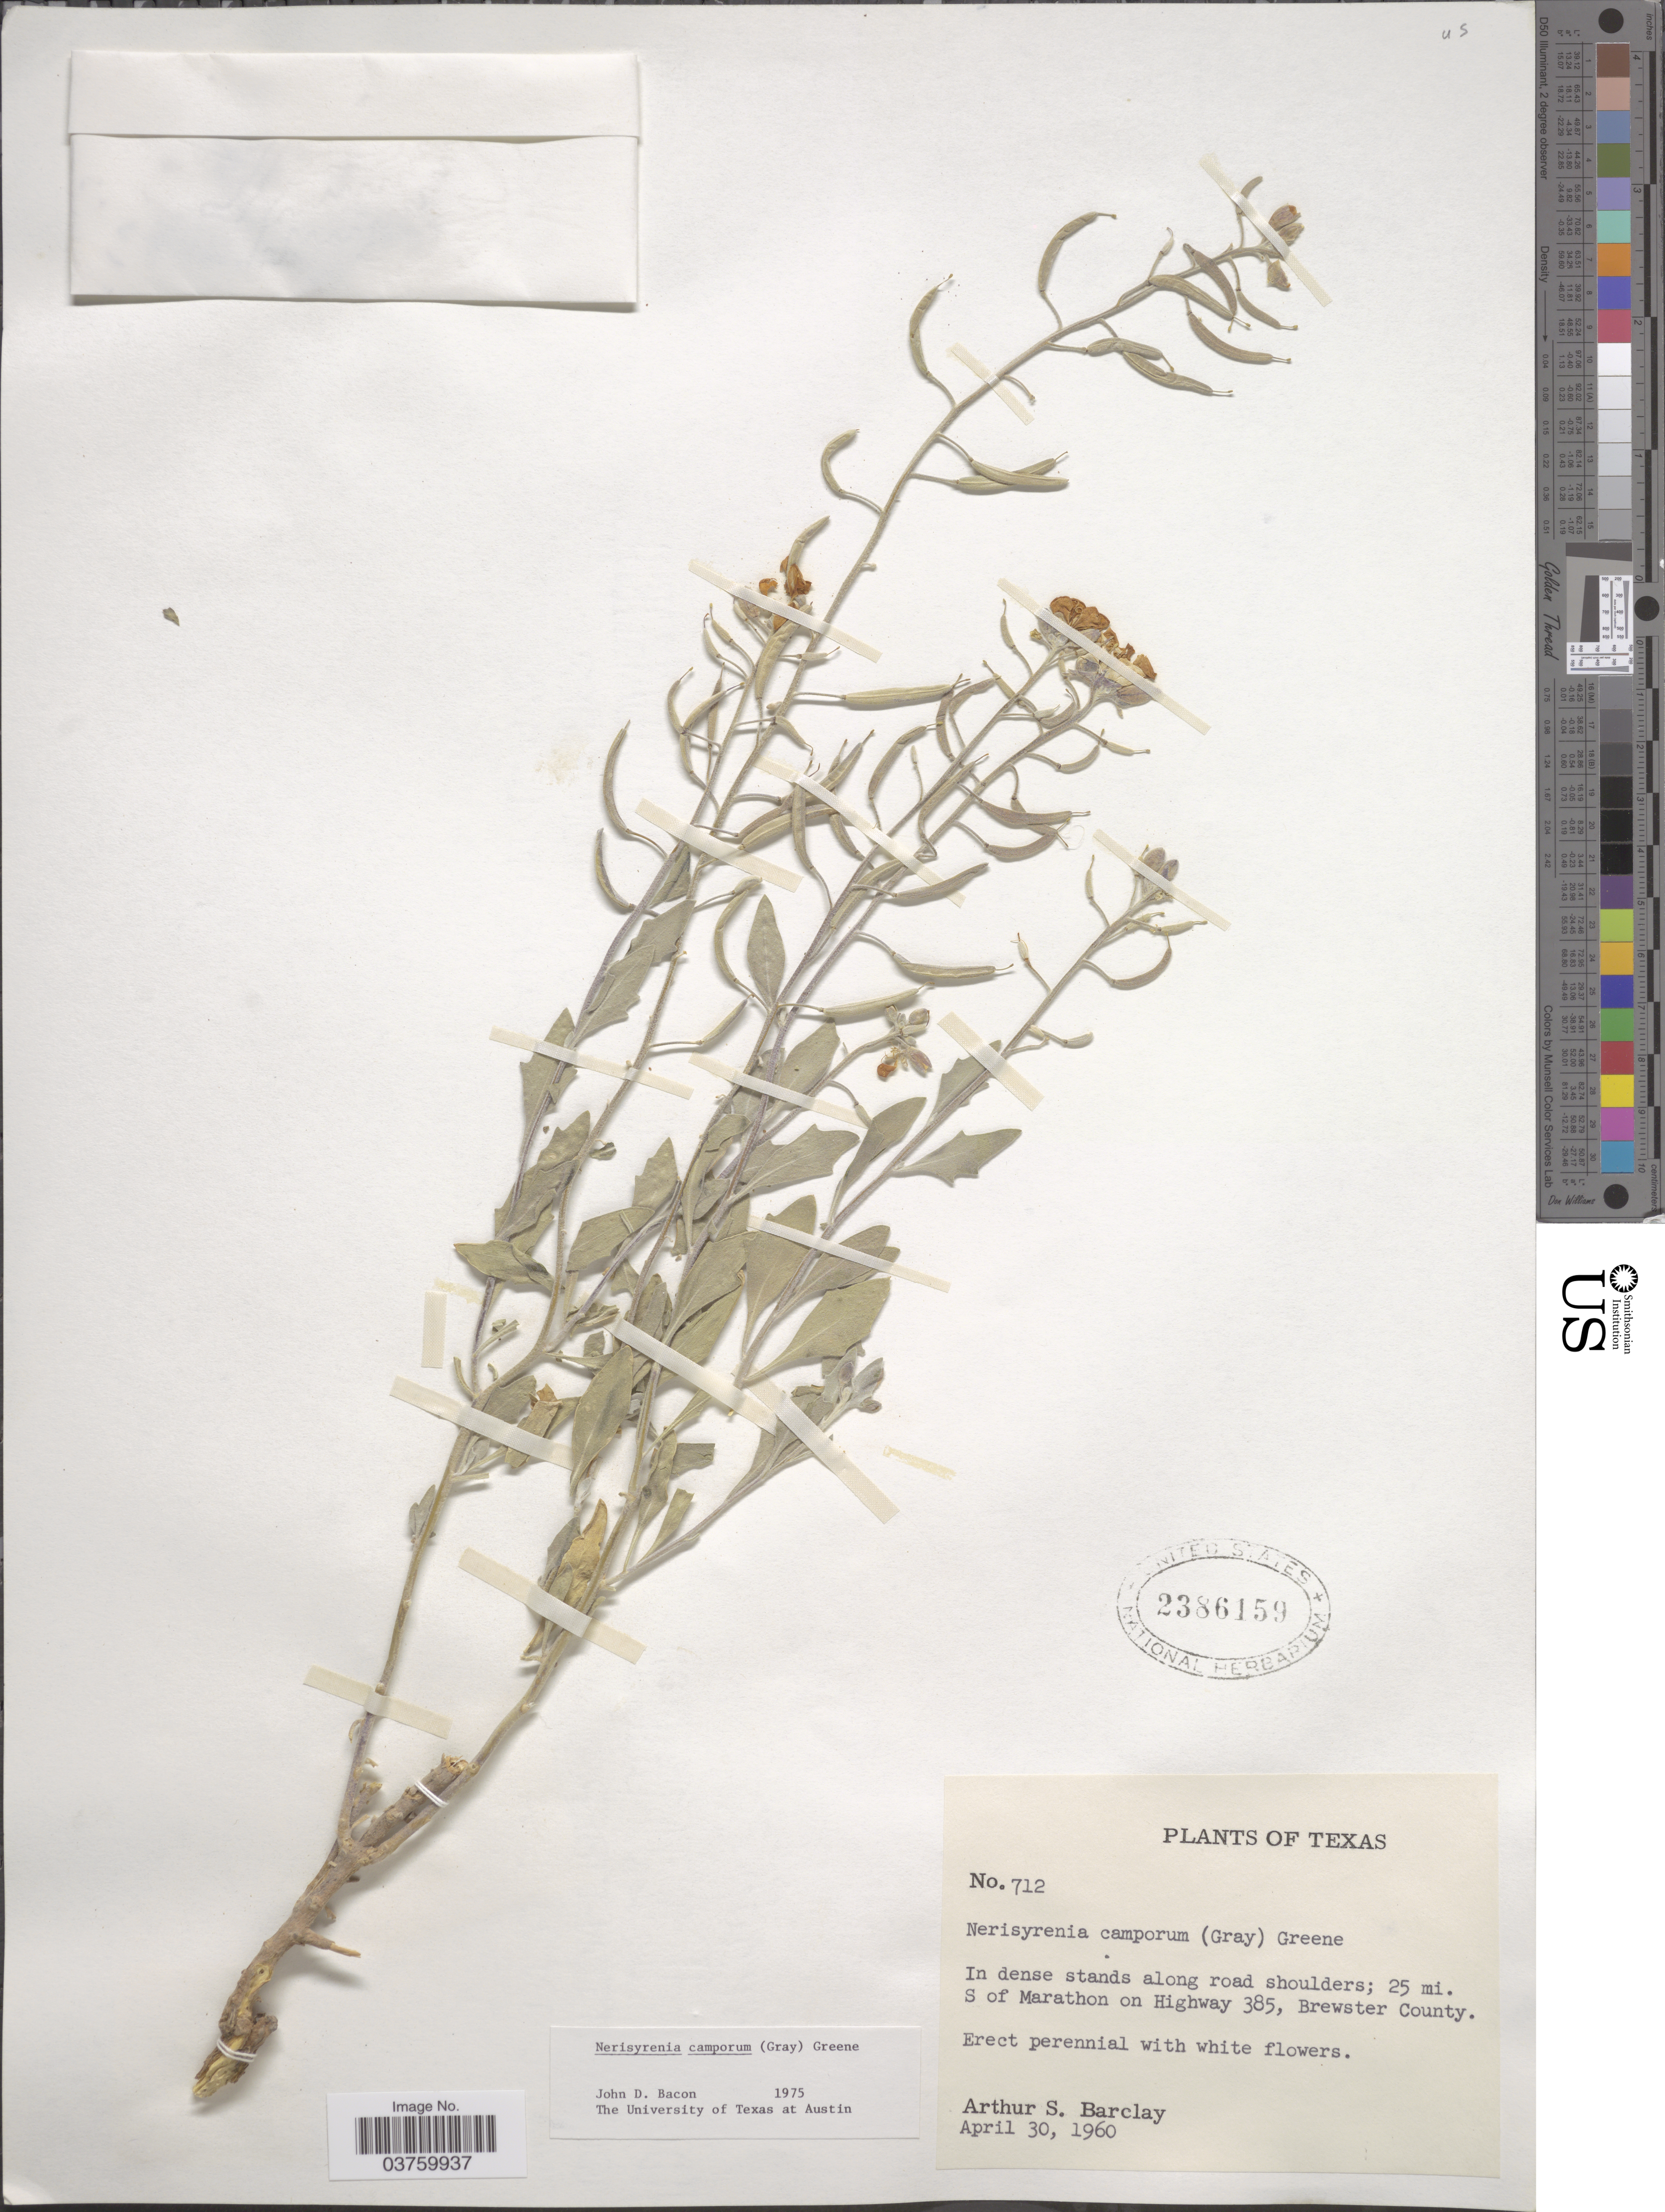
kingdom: Plantae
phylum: Tracheophyta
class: Magnoliopsida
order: Brassicales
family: Brassicaceae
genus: Nerisyrenia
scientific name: Nerisyrenia camporum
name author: (A. Gray) Greene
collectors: A. S. Barclay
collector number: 712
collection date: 1960-04-30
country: United States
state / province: Texas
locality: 25 mi. S of Marathon on Highway 385, Brewster County.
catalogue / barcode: US 2386159